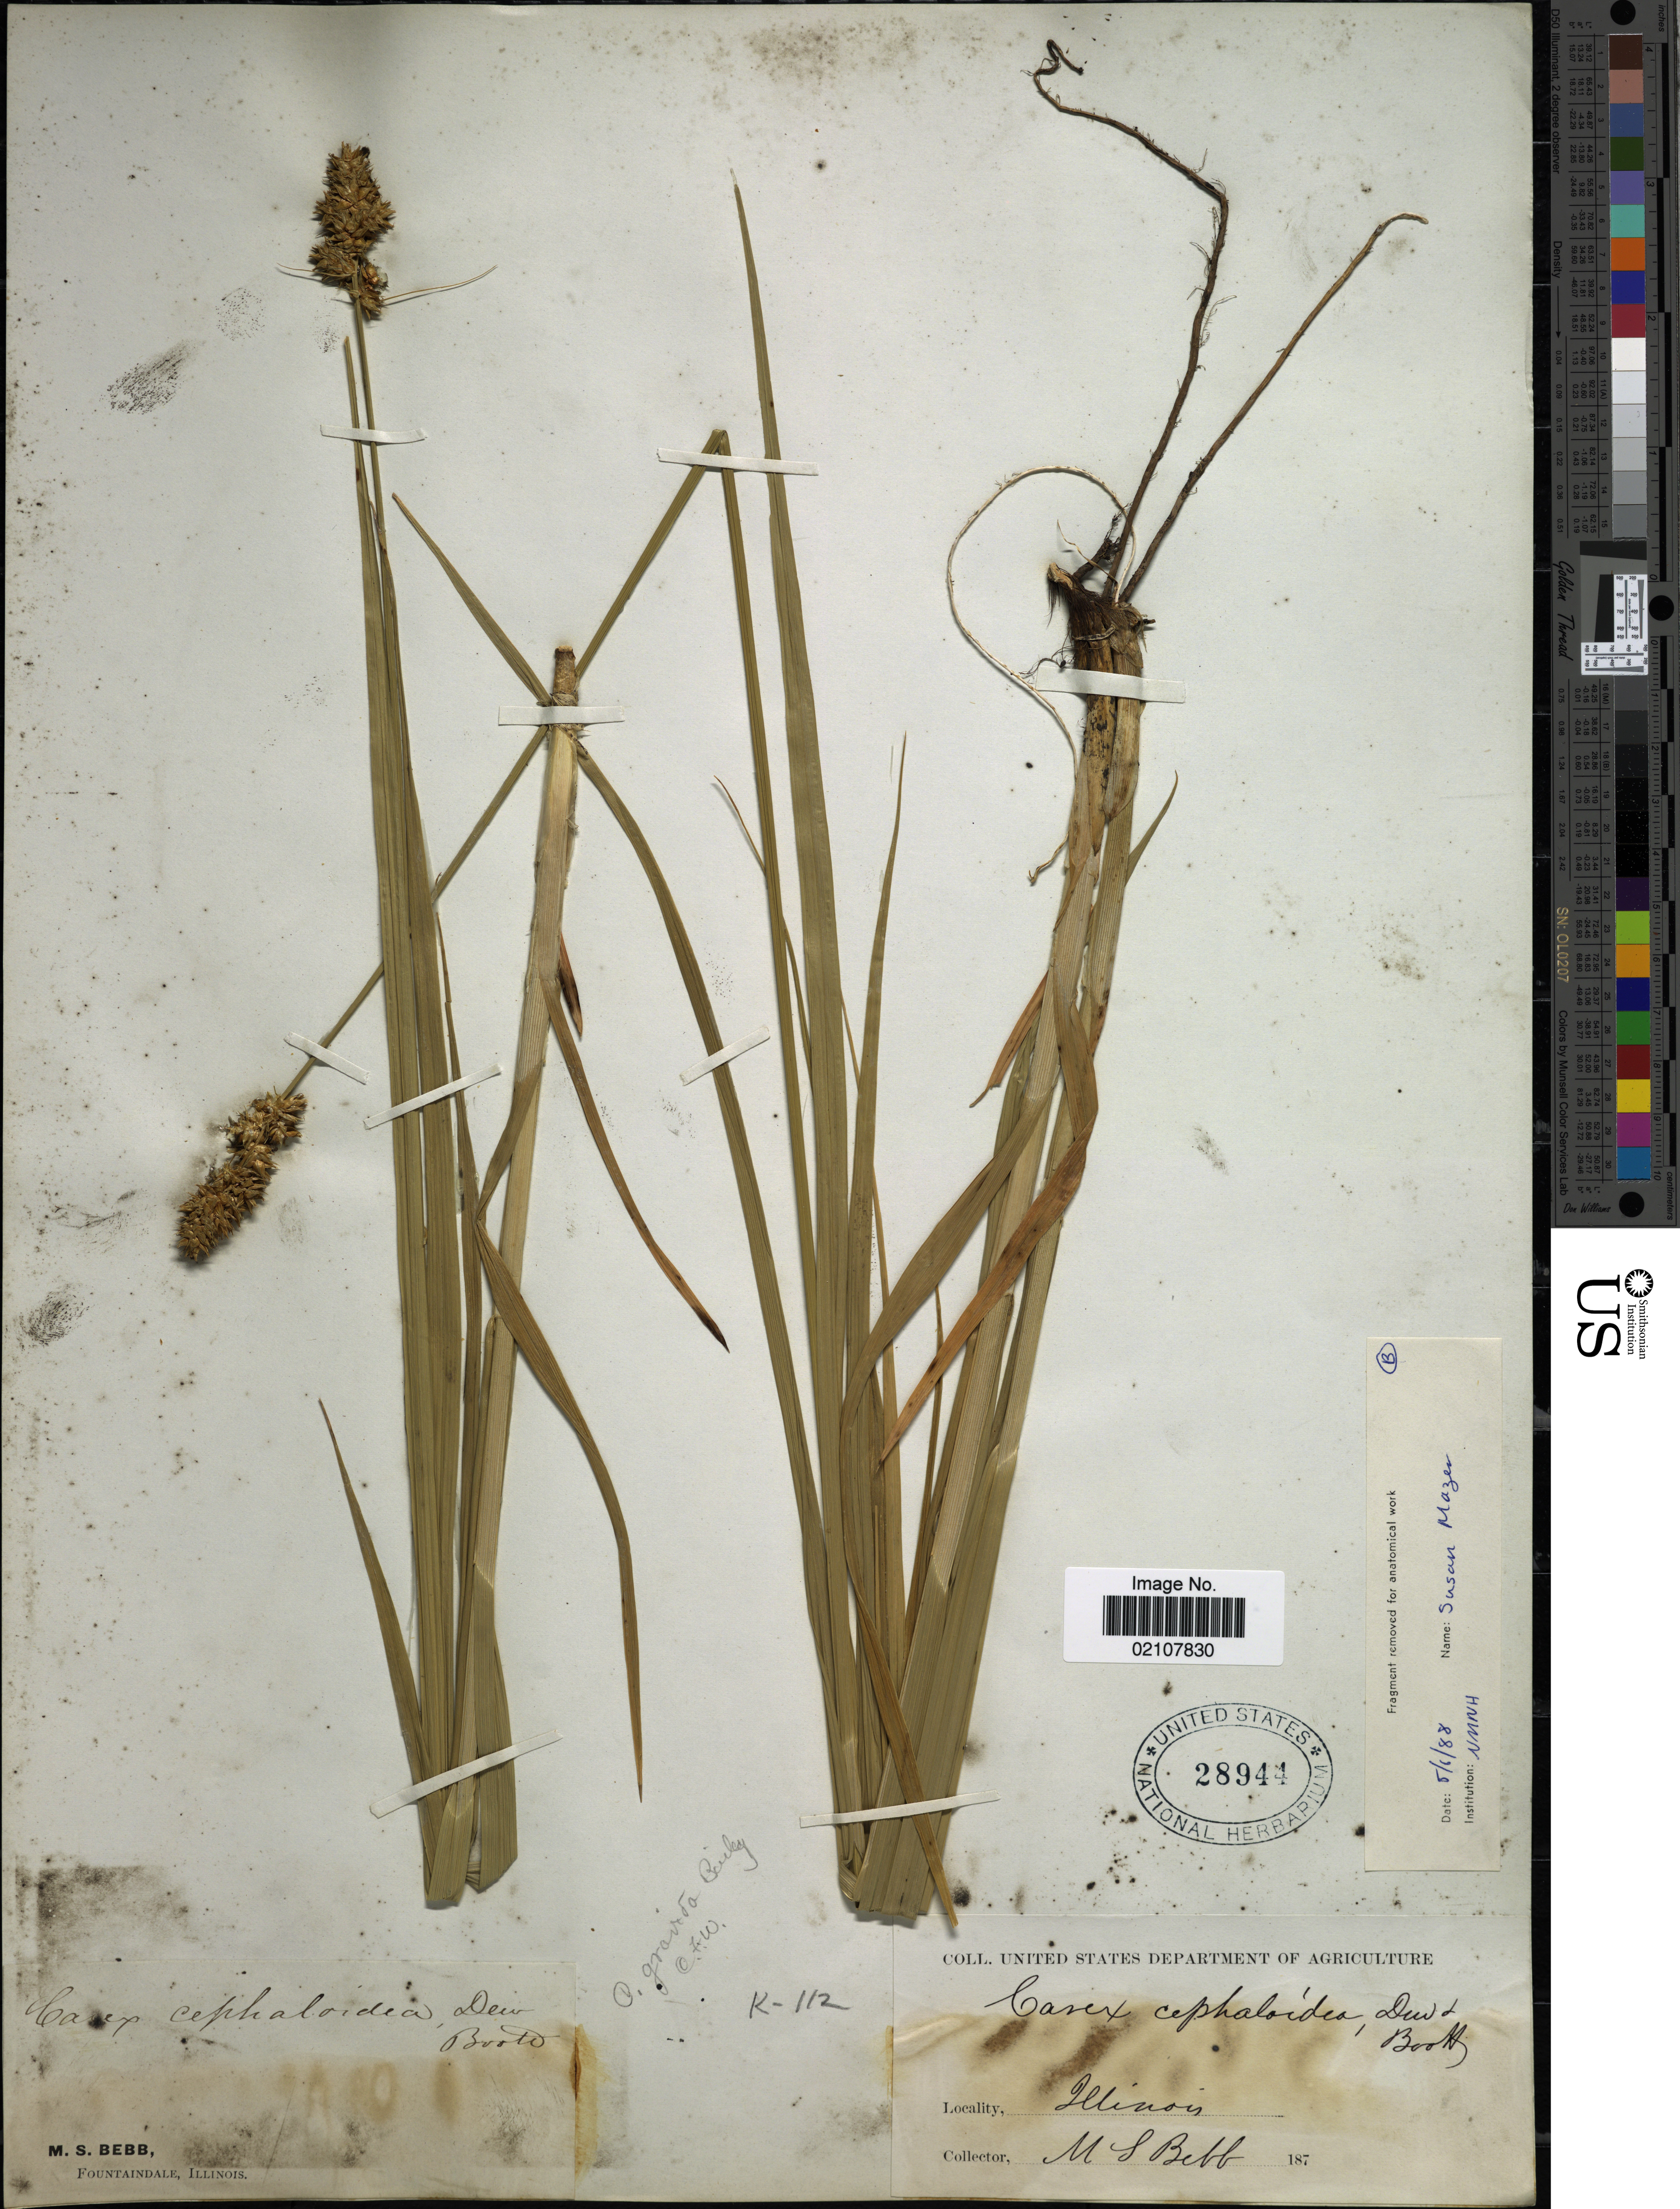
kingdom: Plantae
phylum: Tracheophyta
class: Liliopsida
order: Poales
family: Cyperaceae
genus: Carex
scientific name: Carex cephaloidea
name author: (Dewey) Dewey ex Boott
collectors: M. Bebb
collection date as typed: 187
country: United States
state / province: Illinois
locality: Fountaindale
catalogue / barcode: US 28944